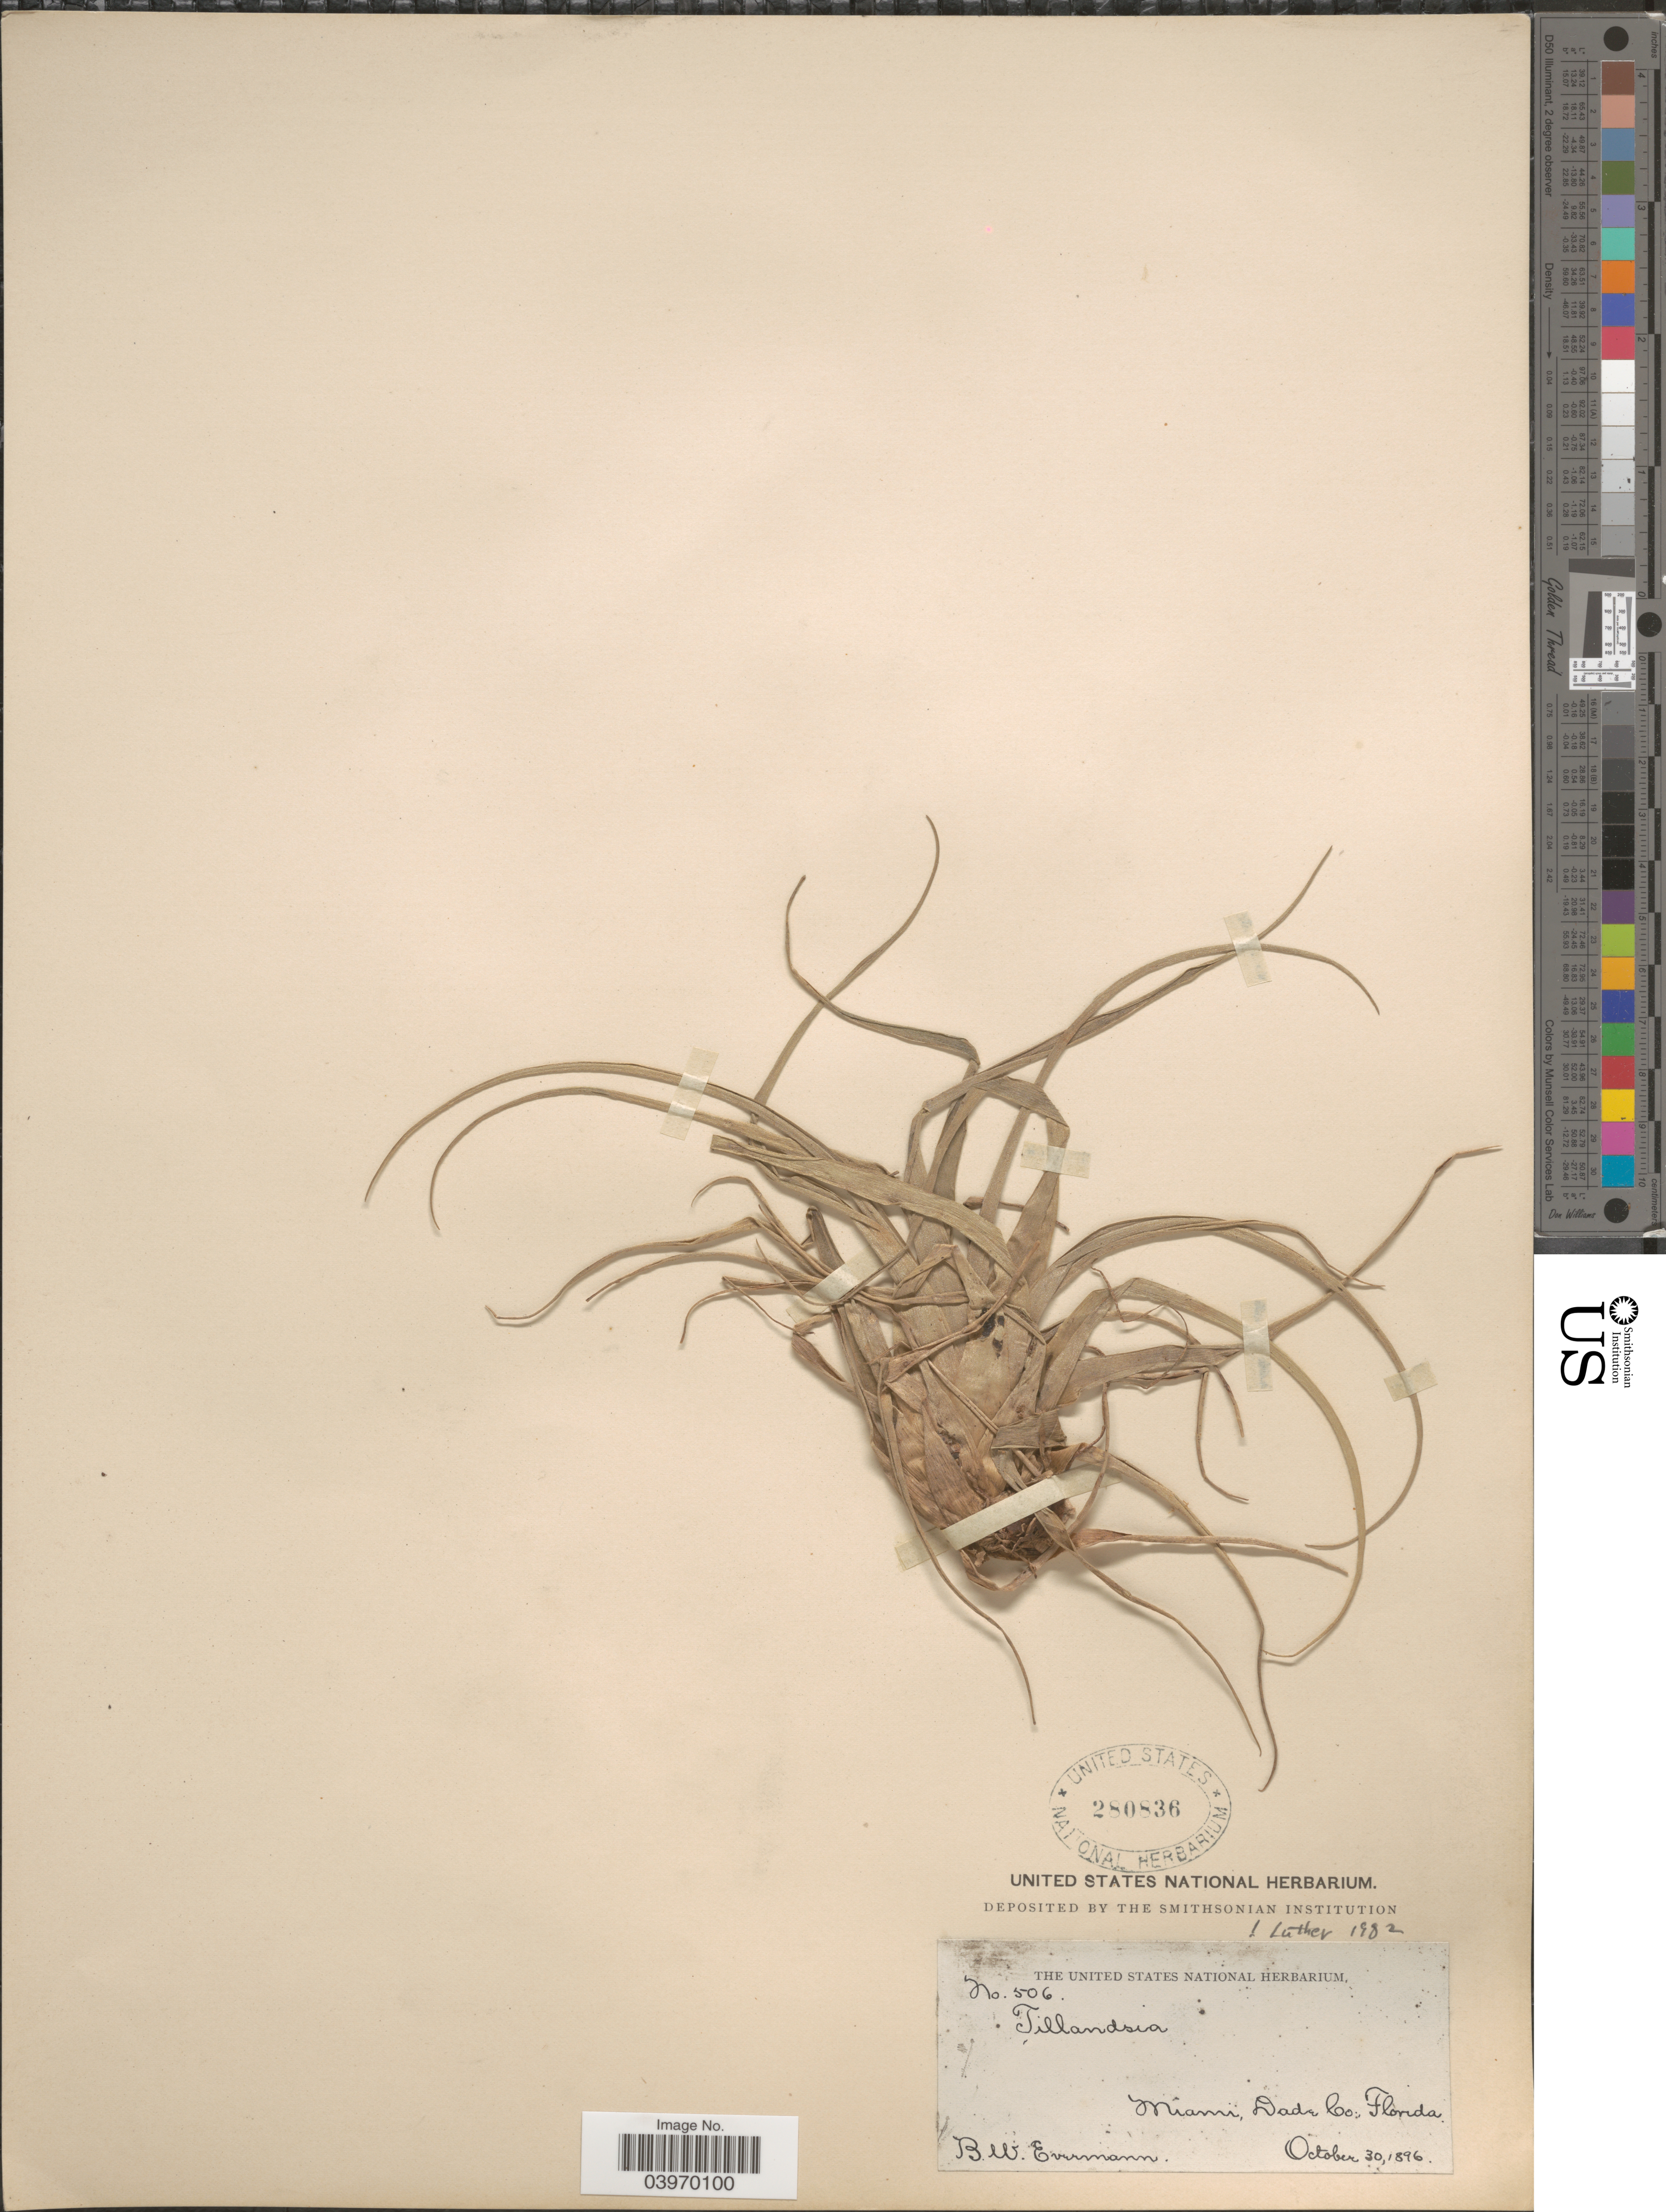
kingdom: Plantae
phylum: Tracheophyta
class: Liliopsida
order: Poales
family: Bromeliaceae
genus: Tillandsia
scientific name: Tillandsia sp.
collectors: B. W. Evermann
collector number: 506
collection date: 1896-10-30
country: United States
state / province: Florida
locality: Miami, Dade Co.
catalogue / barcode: US 280836